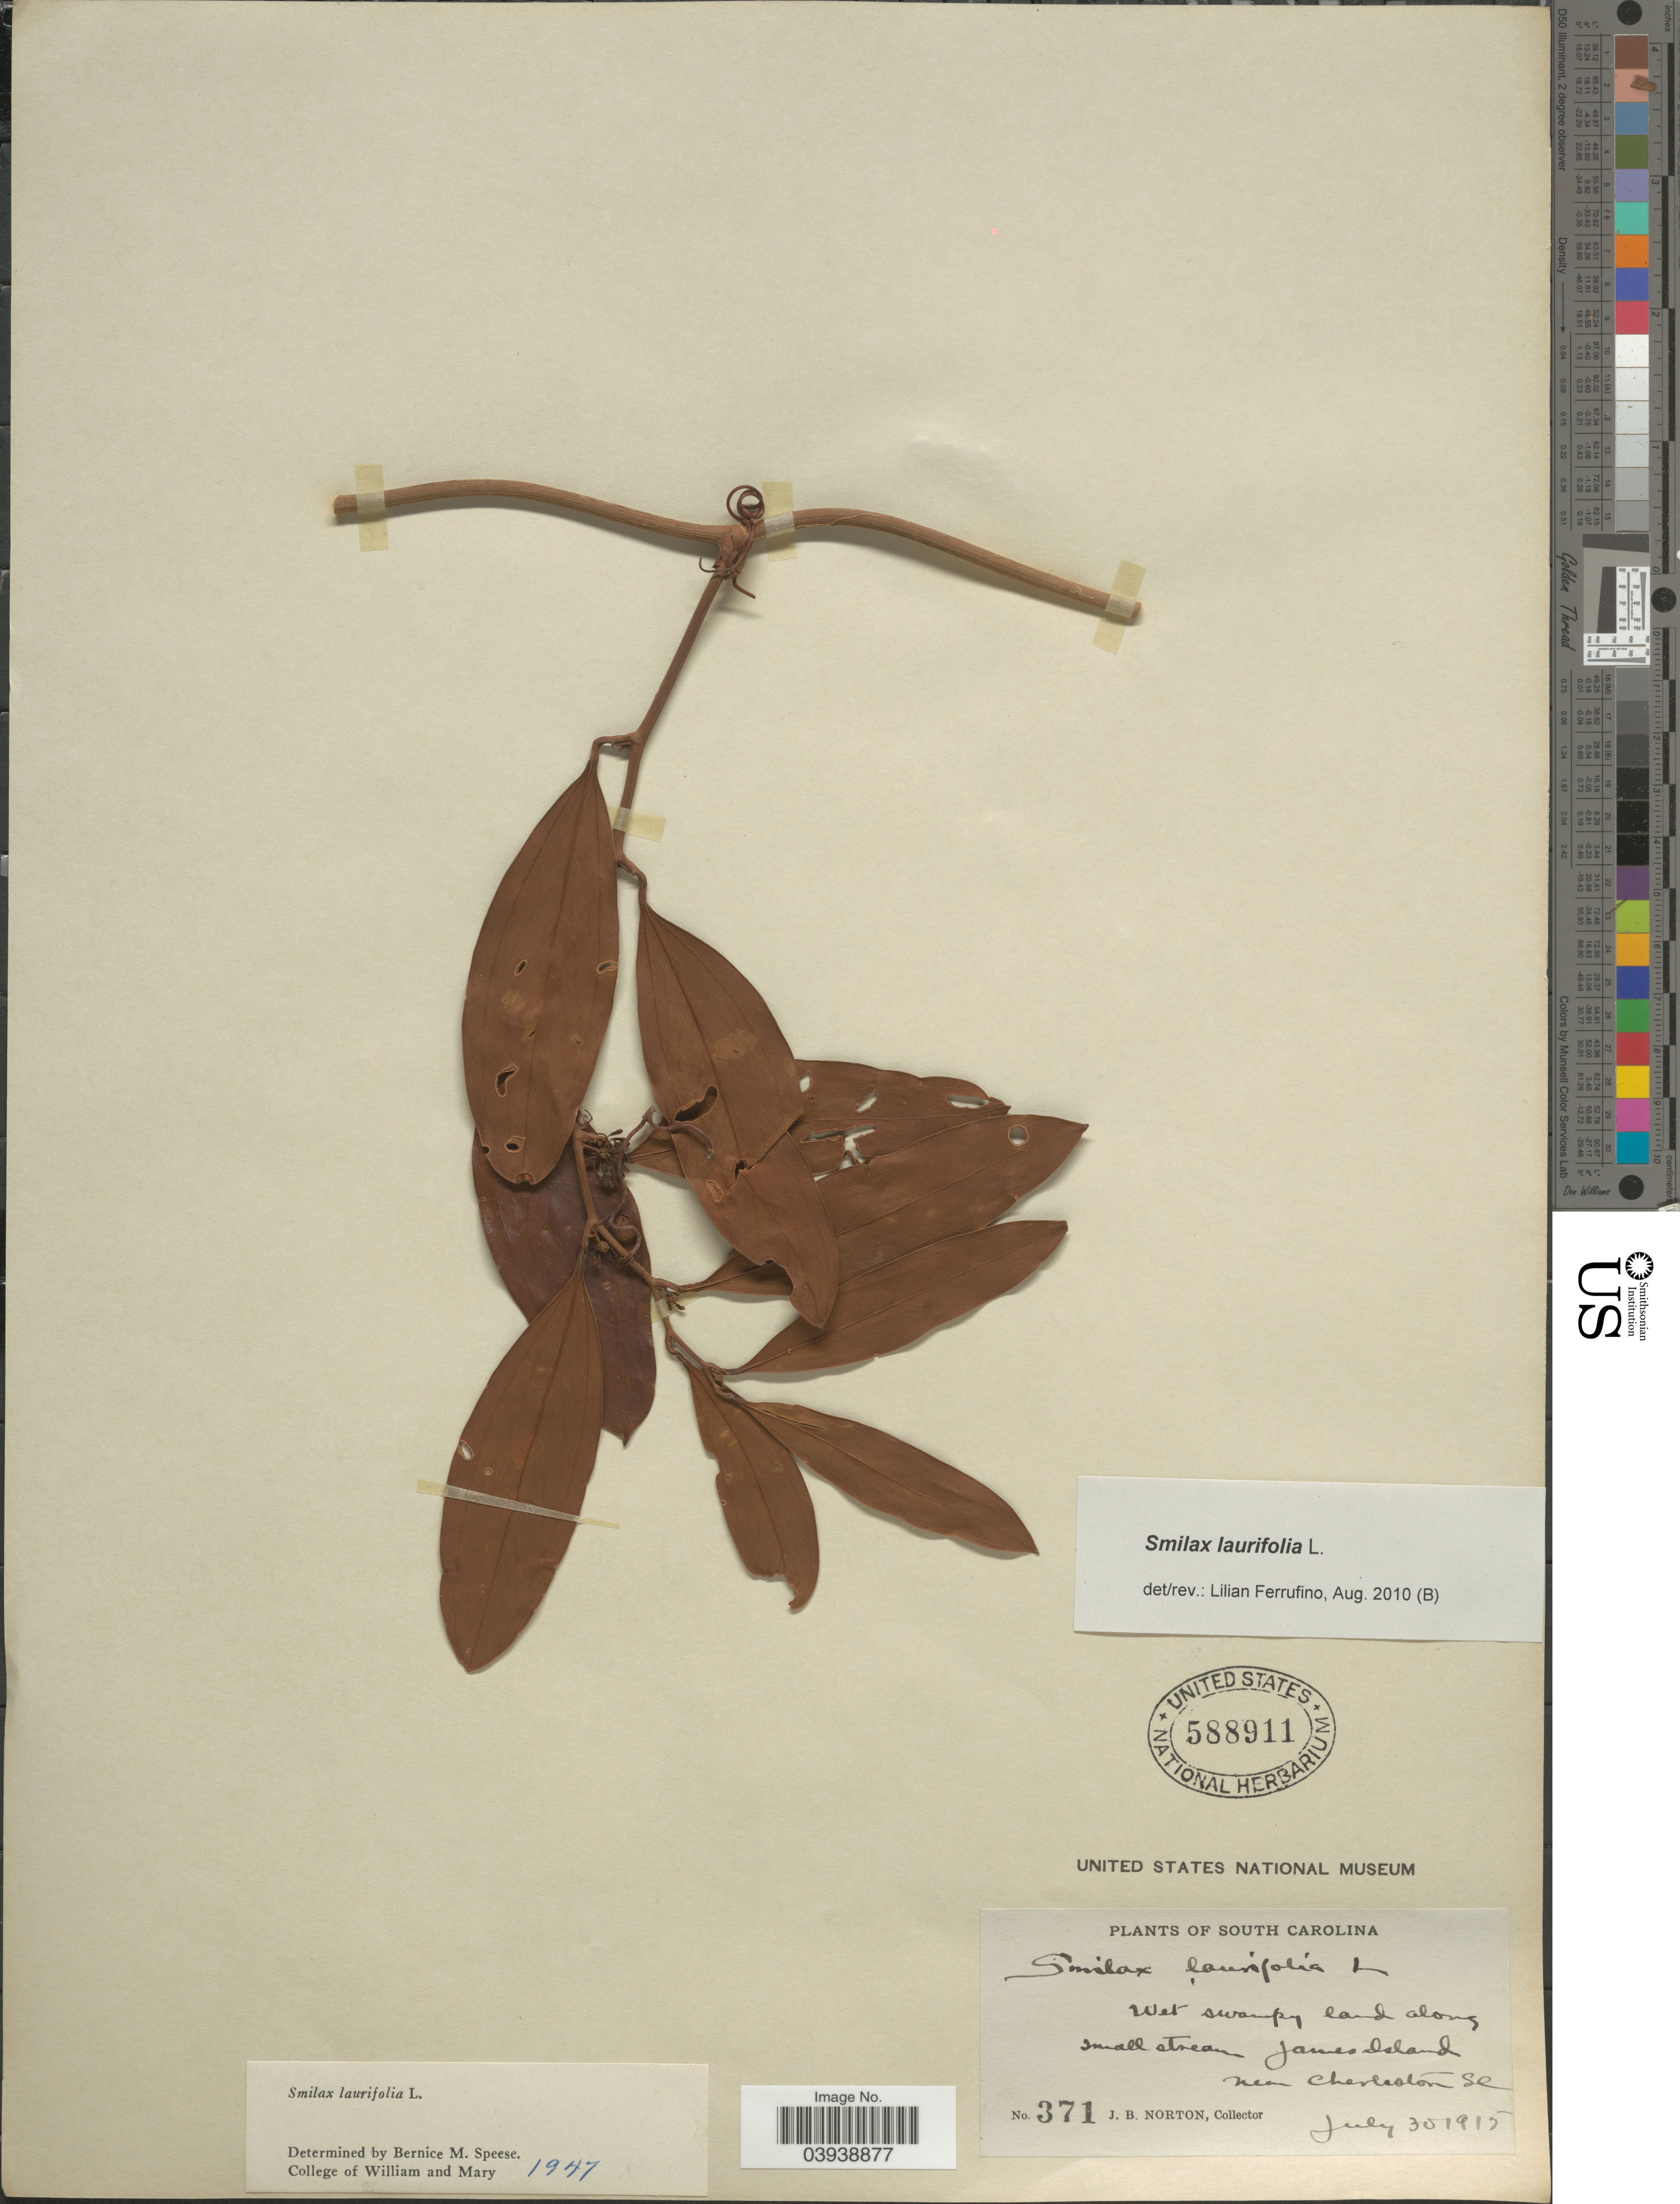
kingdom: Plantae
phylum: Tracheophyta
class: Liliopsida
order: Liliales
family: Smilacaceae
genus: Smilax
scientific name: Smilax laurifolia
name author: L.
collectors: J. B. Norton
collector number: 371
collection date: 1915-07-30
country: United States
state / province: South Carolina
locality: Wet swampy land along small stream James Island near Charleston.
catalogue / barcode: US 588911